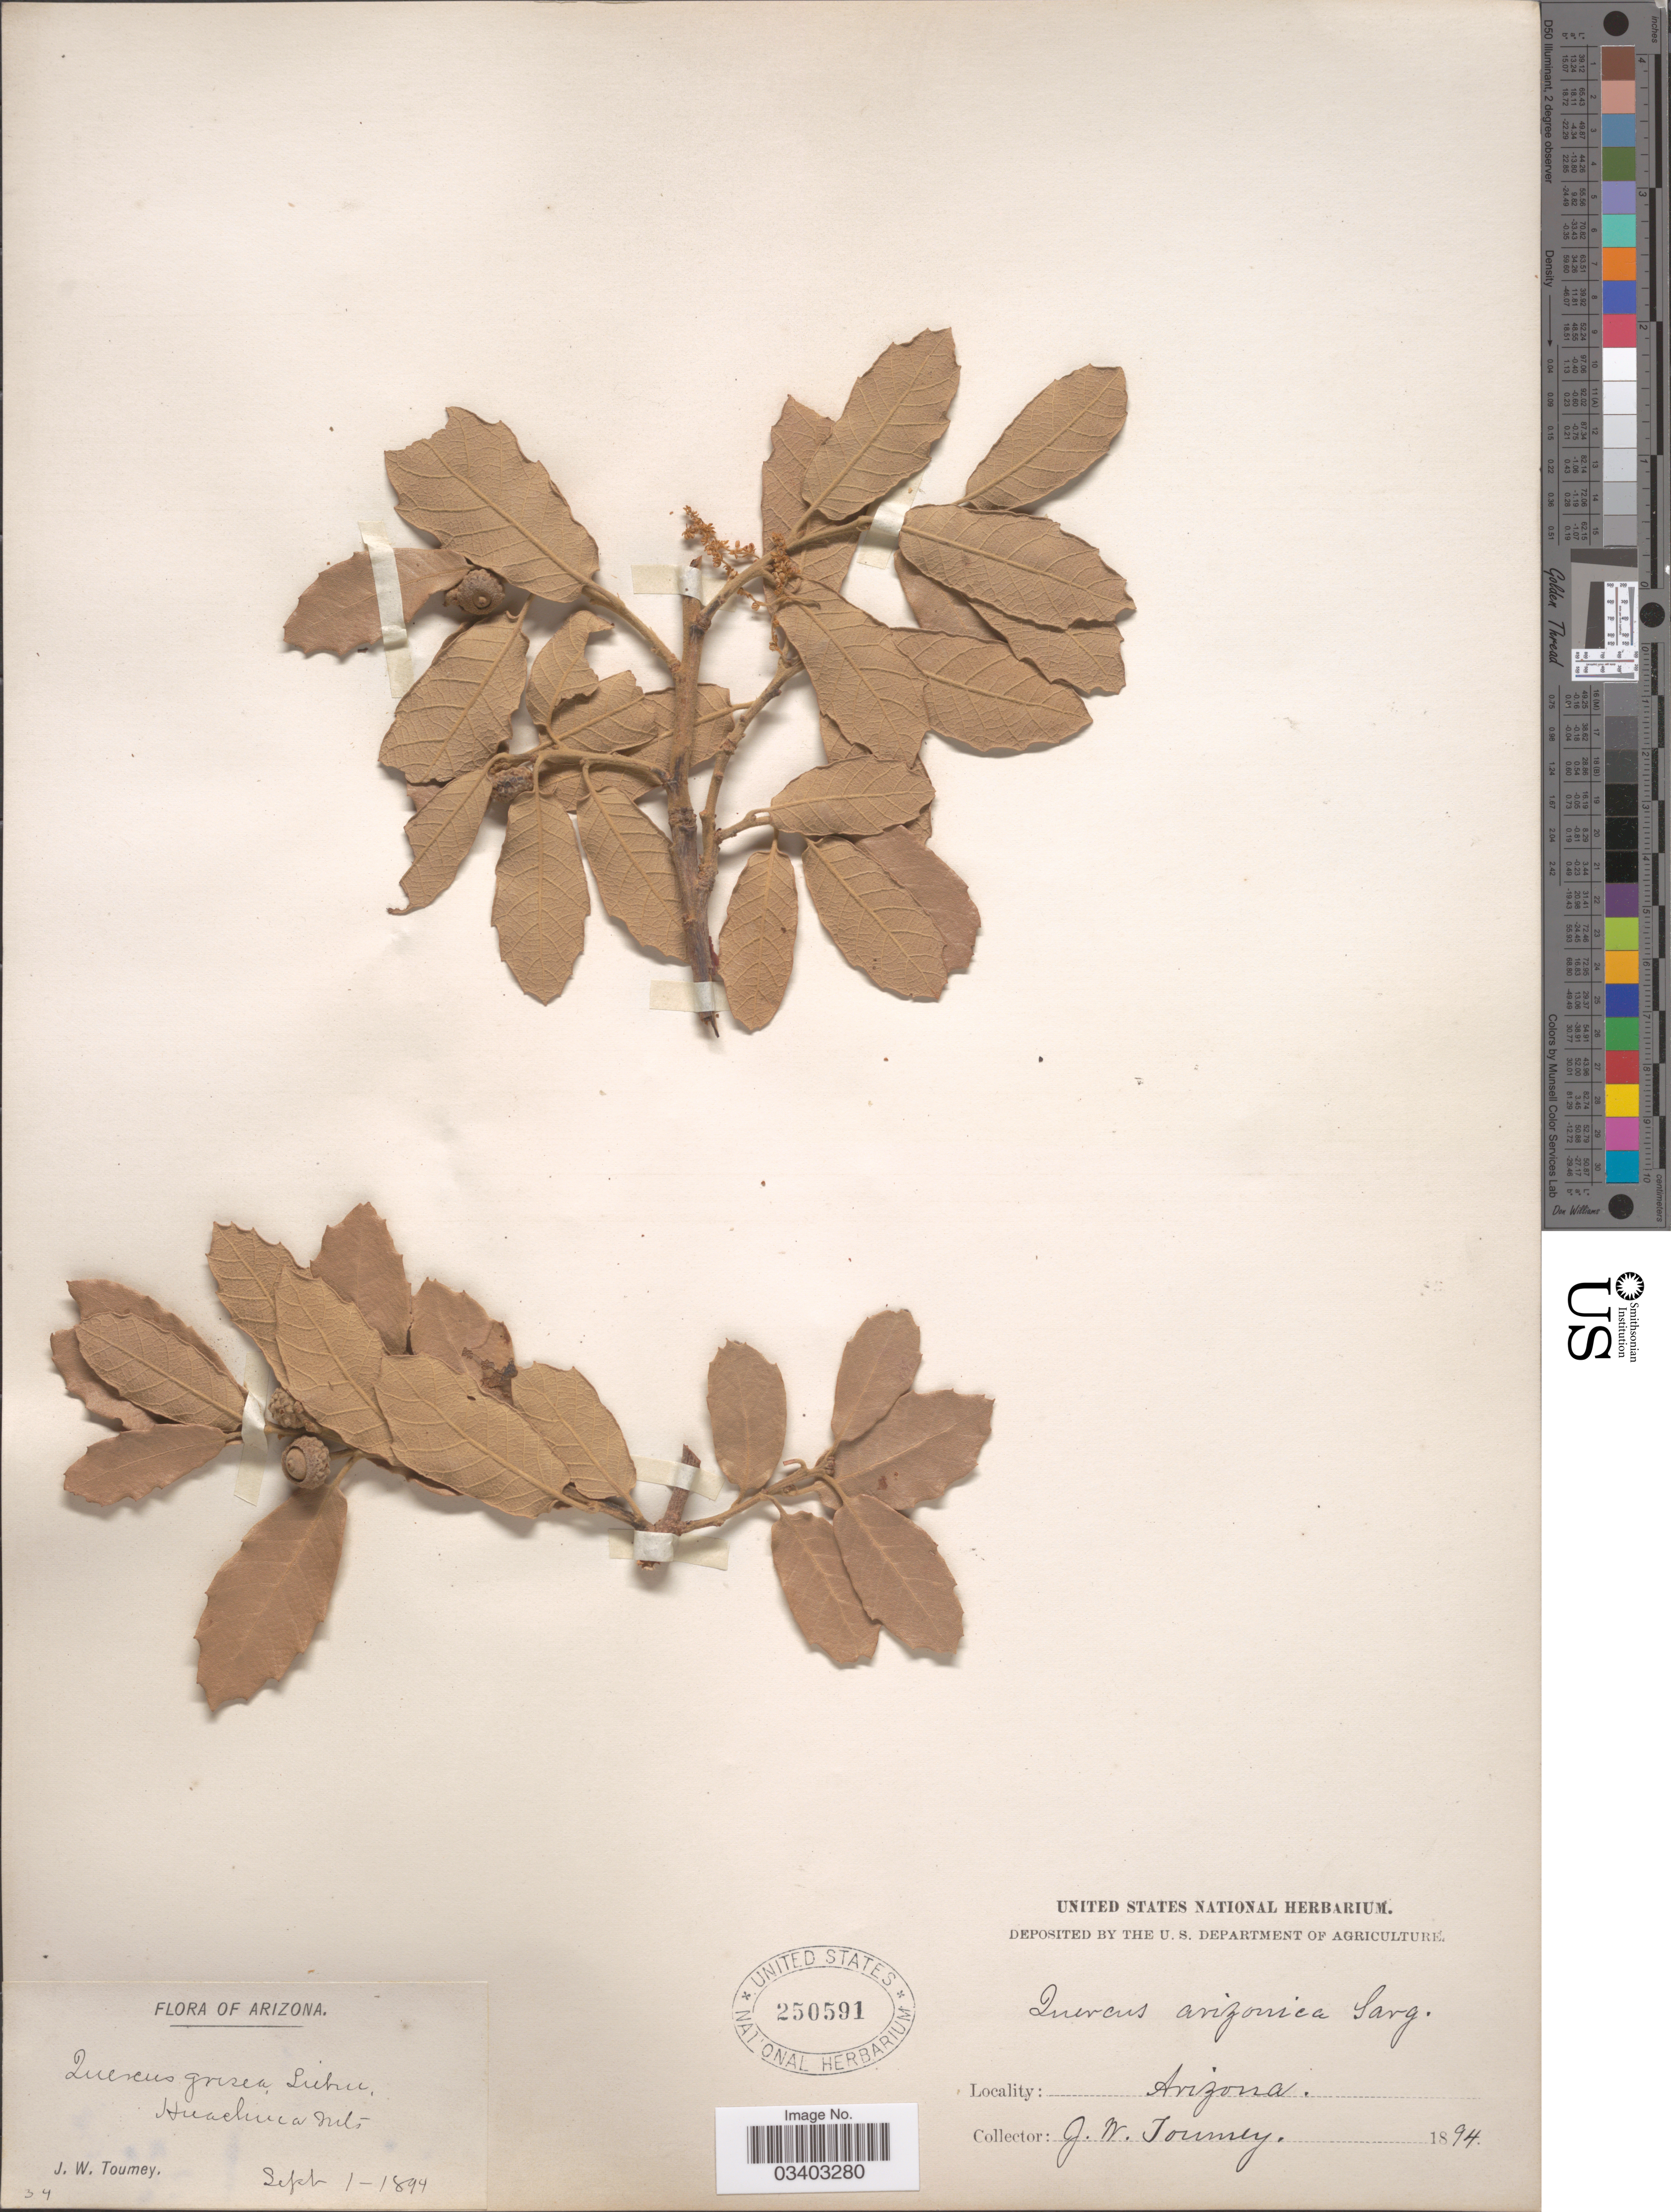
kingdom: Plantae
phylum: Tracheophyta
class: Magnoliopsida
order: Fagales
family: Fagaceae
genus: Quercus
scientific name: Quercus arizonica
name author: Sarg.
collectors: J. W. Toumey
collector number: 34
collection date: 1894-09-01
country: United States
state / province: Arizona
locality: Huachuca Mts.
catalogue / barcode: US 250591